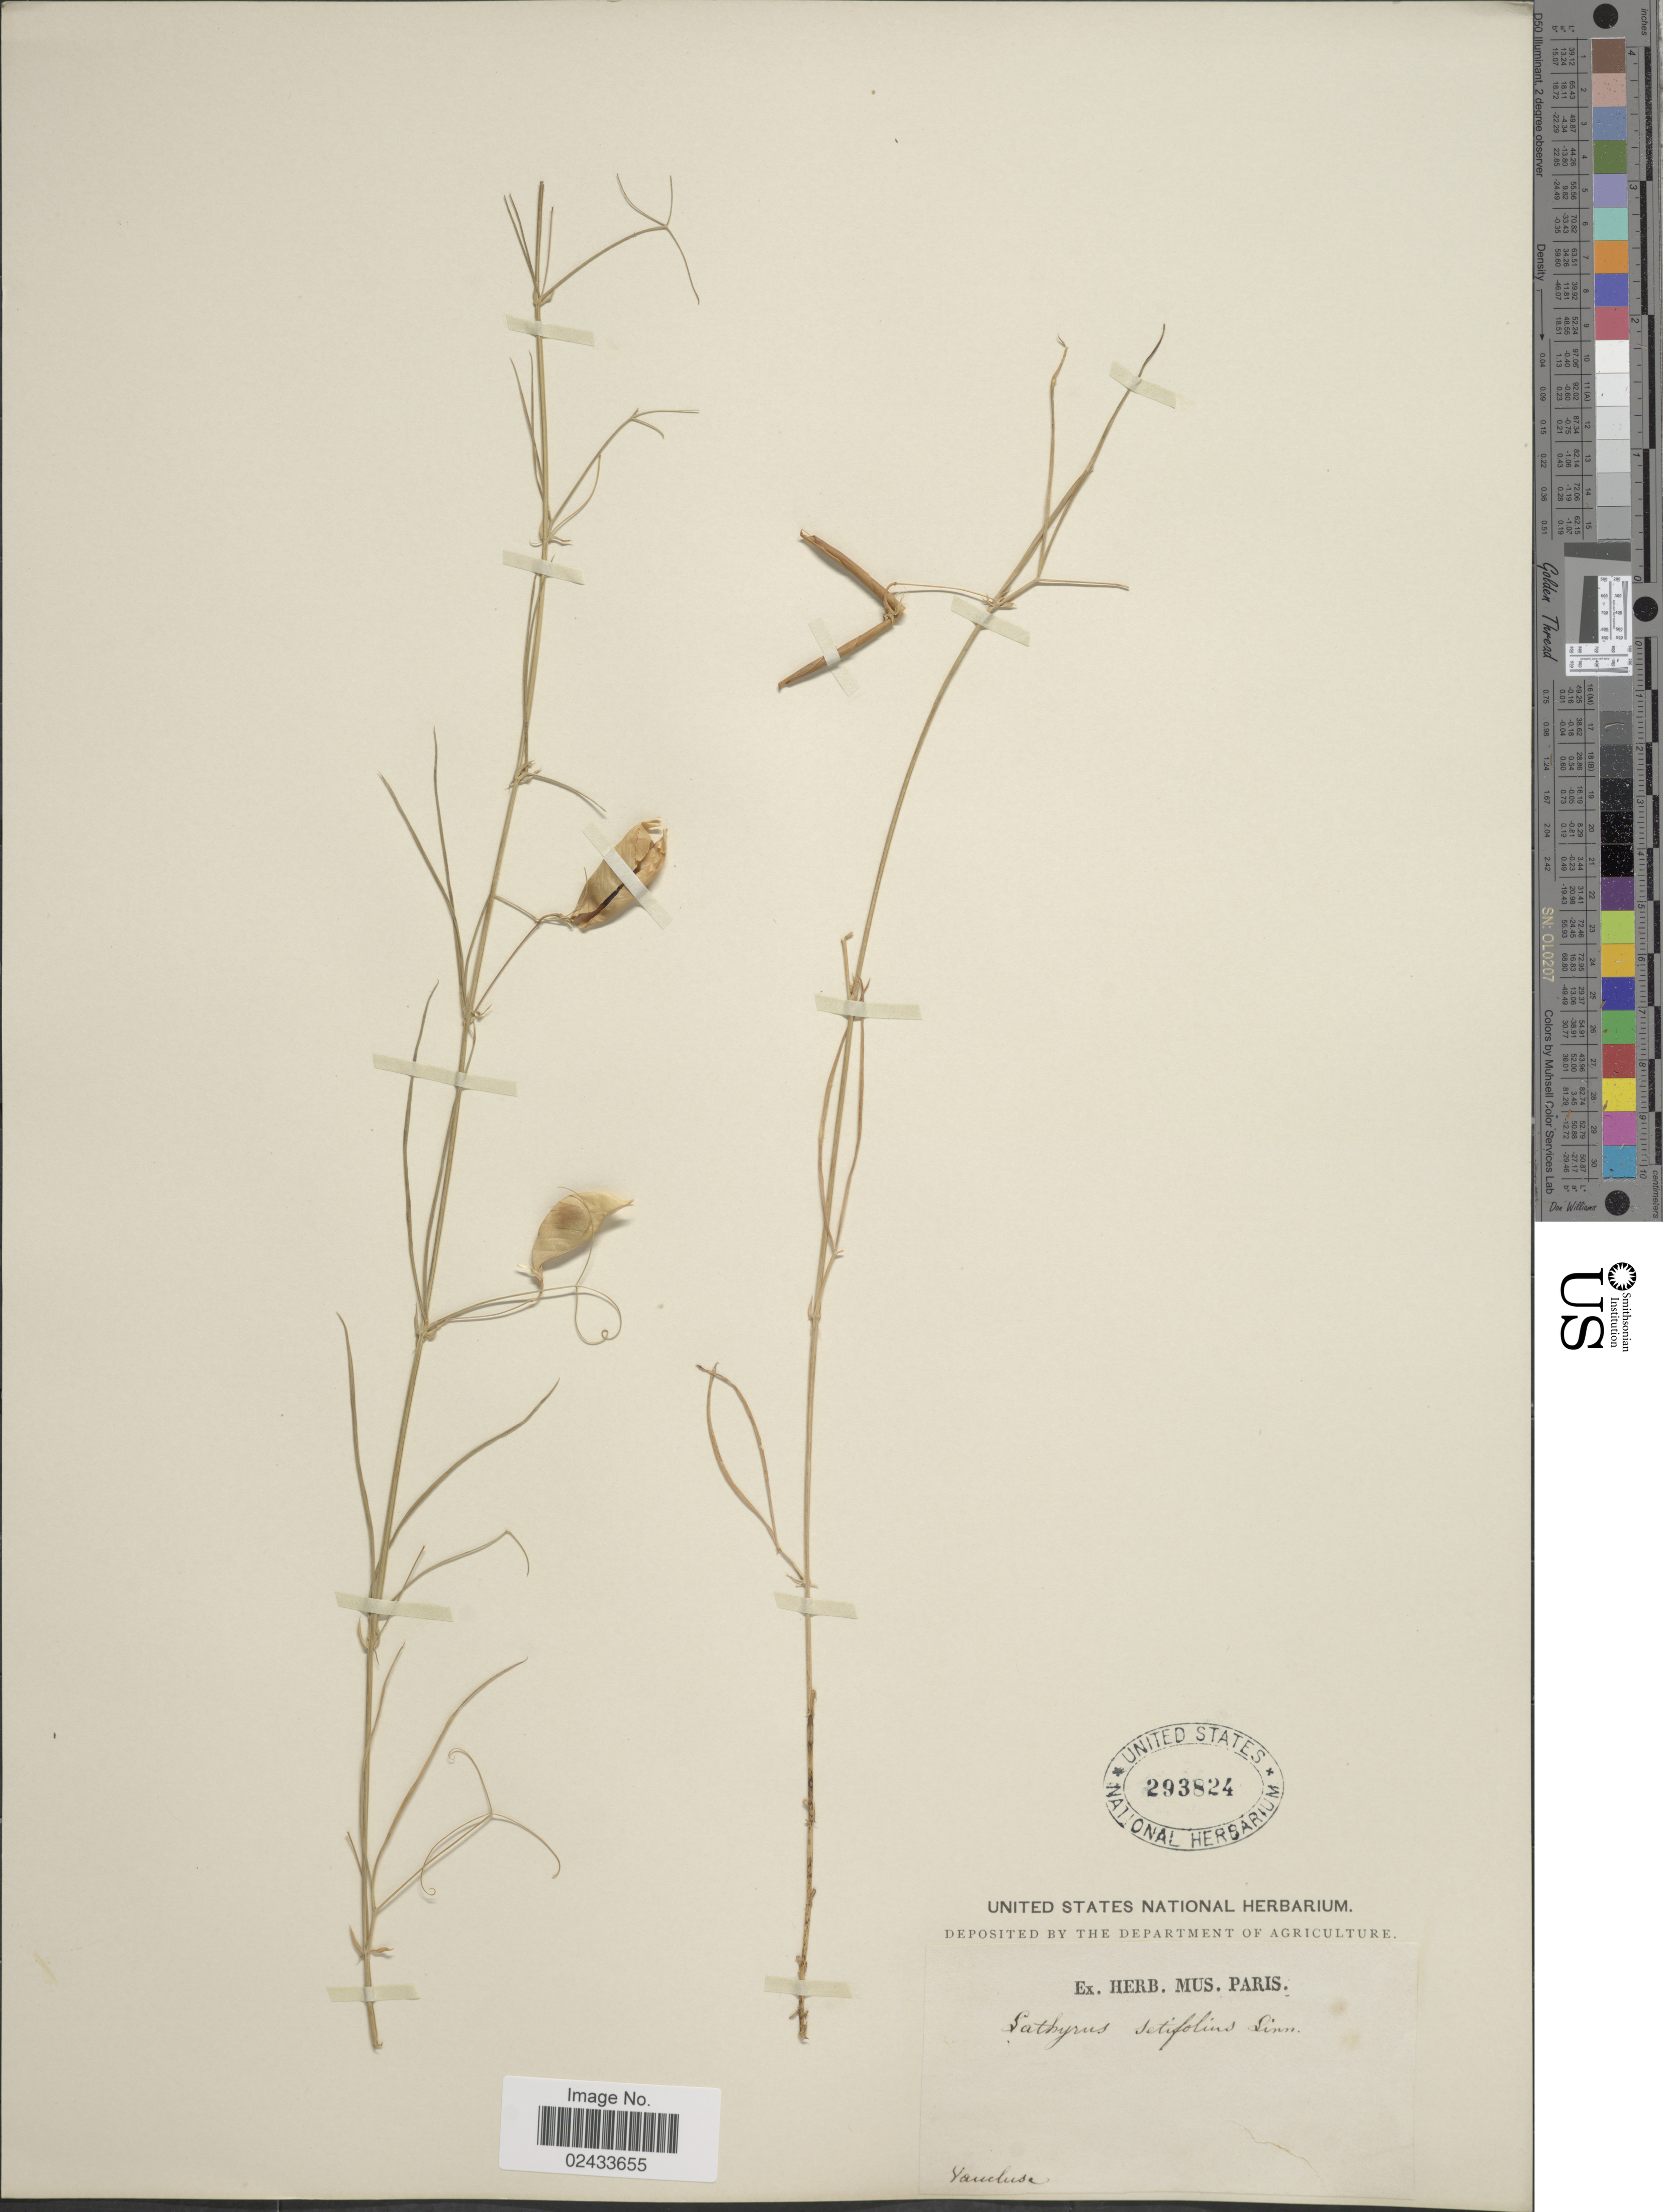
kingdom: Plantae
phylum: Tracheophyta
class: Magnoliopsida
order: Fabales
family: Fabaceae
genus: Lathyrus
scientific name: Lathyrus setifolius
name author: L.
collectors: ex herb. Mus. Paris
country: France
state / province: Provence-Alpes-Côte d'Azur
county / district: Vaucluse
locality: Vaucluse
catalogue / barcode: US 293824